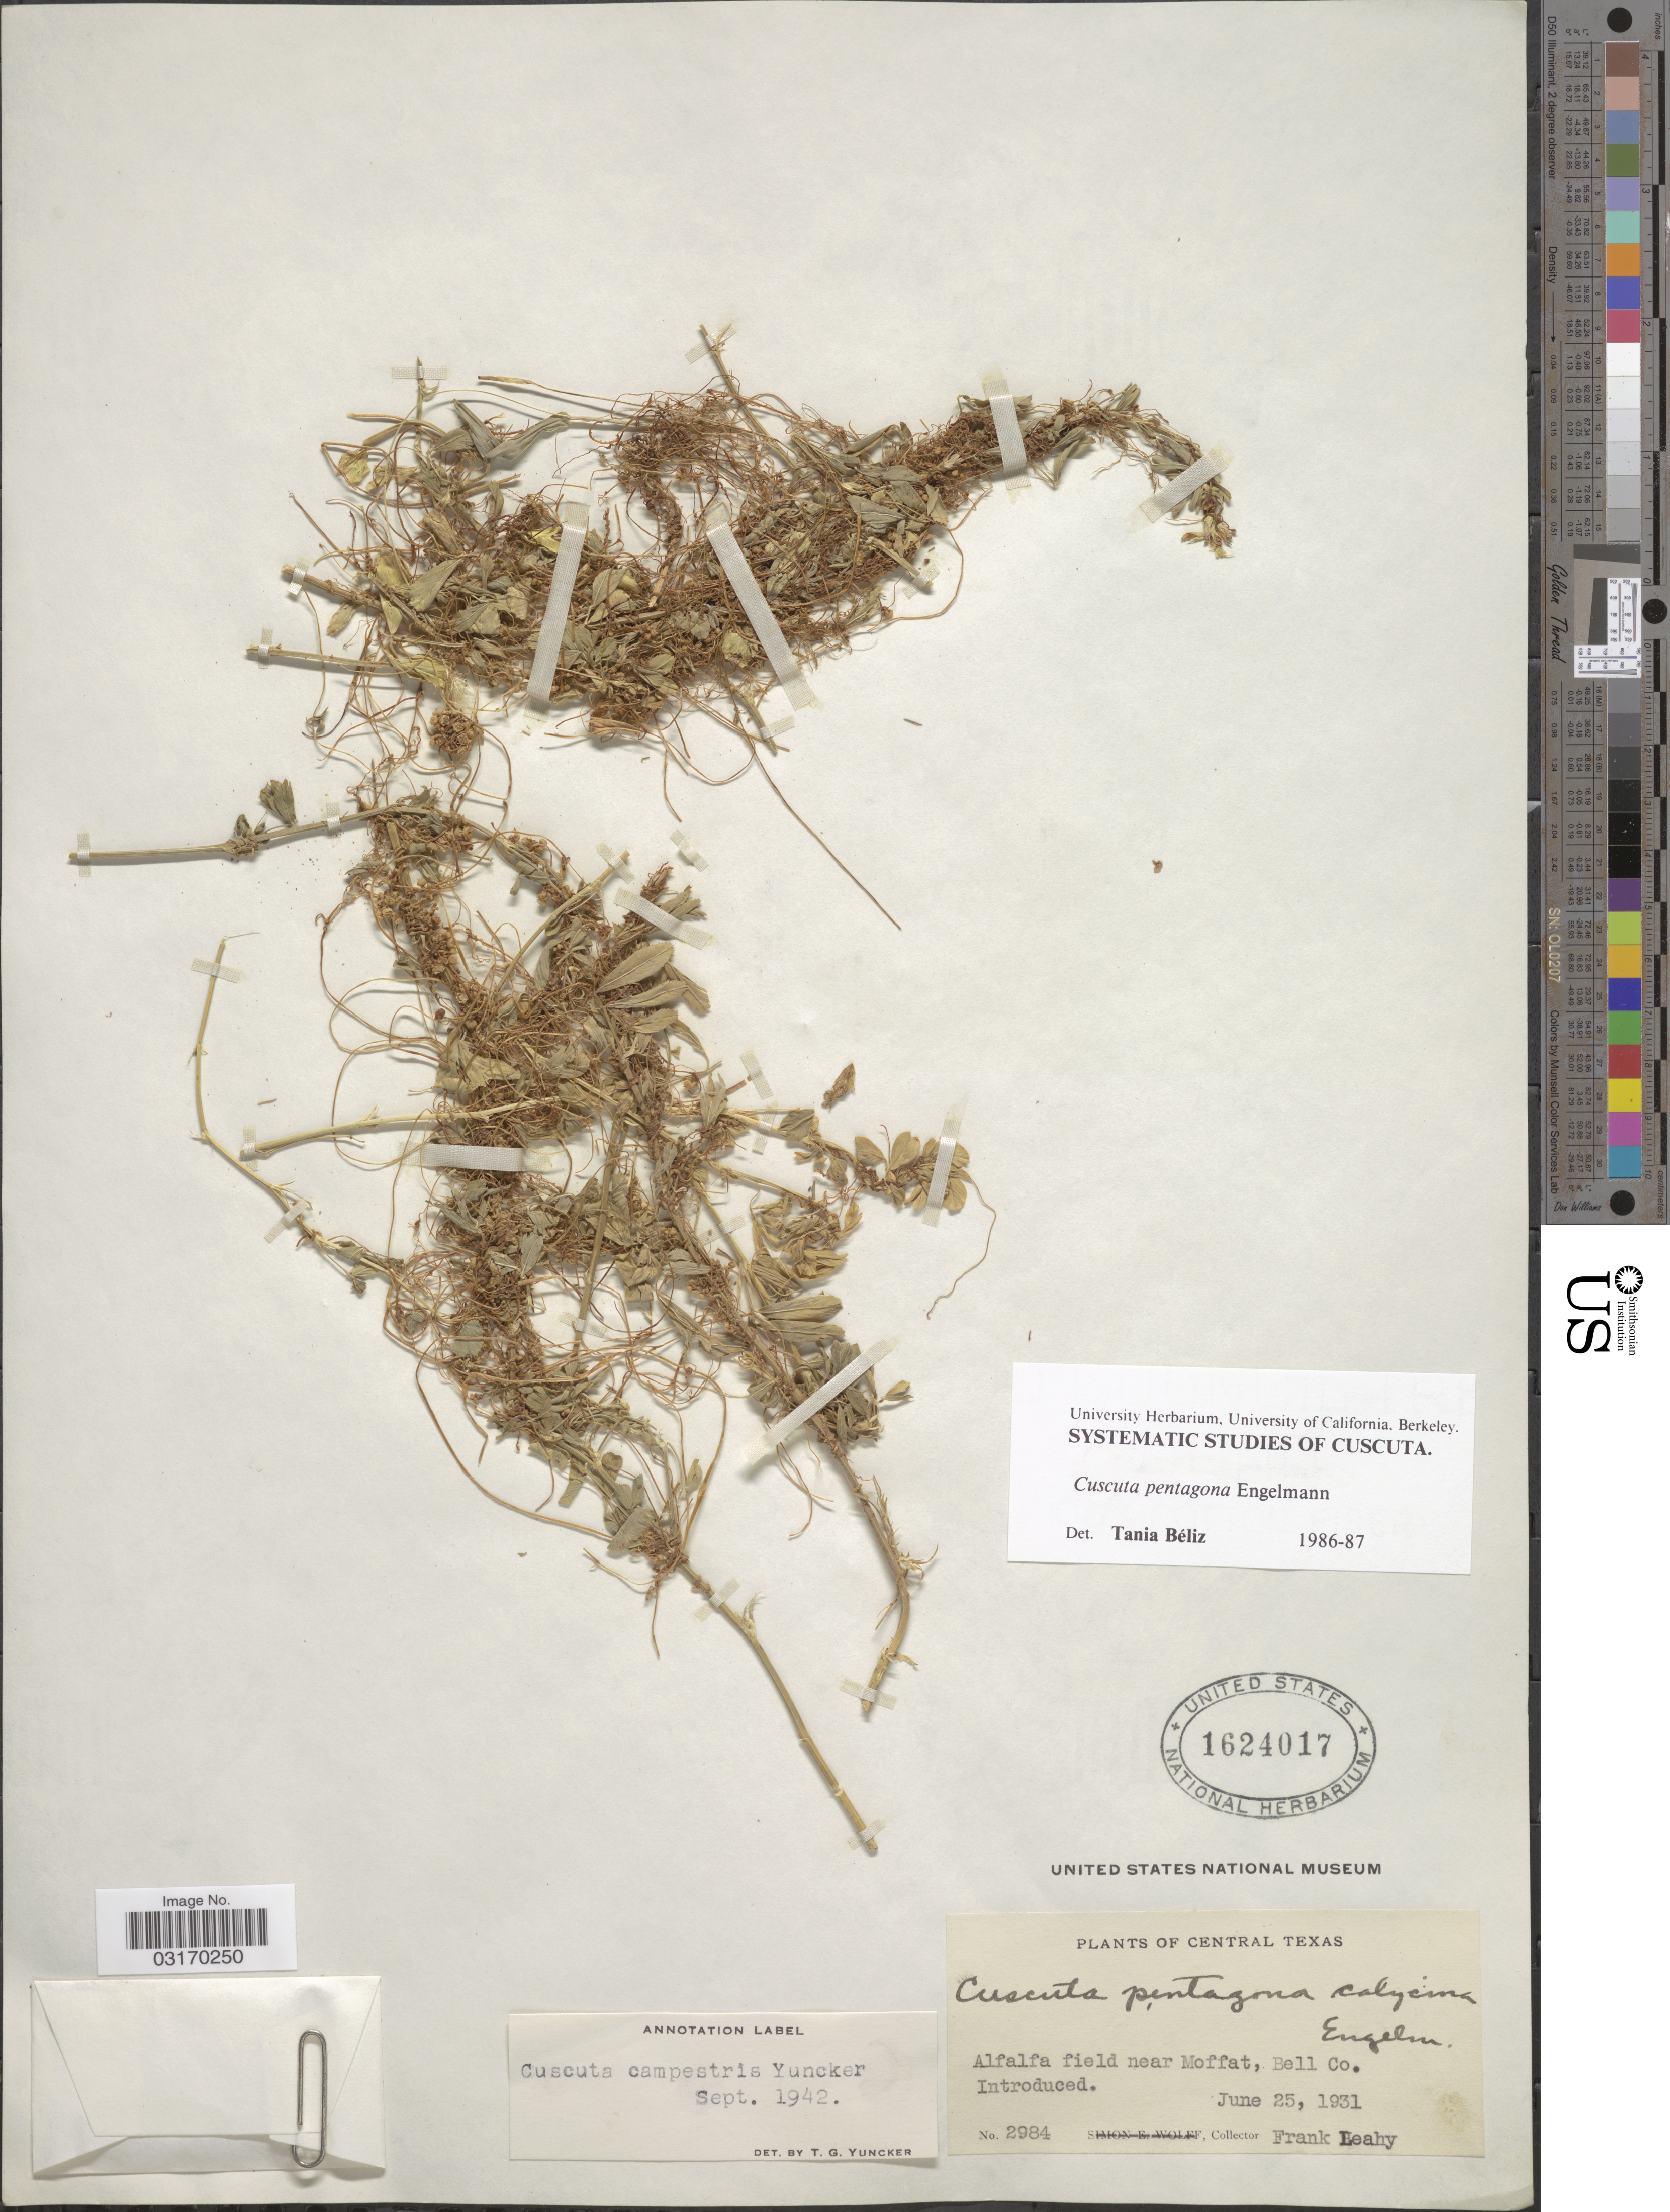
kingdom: Plantae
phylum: Tracheophyta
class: Magnoliopsida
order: Solanales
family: Convolvulaceae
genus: Cuscuta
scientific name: Cuscuta pentagona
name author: Engelm.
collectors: F. Leahy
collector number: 2984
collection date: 1931-06-25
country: United States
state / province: Texas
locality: Central Texas. Alfalfa field near Moffat, Bell Co. Introduced. [unsure placement]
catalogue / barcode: US 1624017